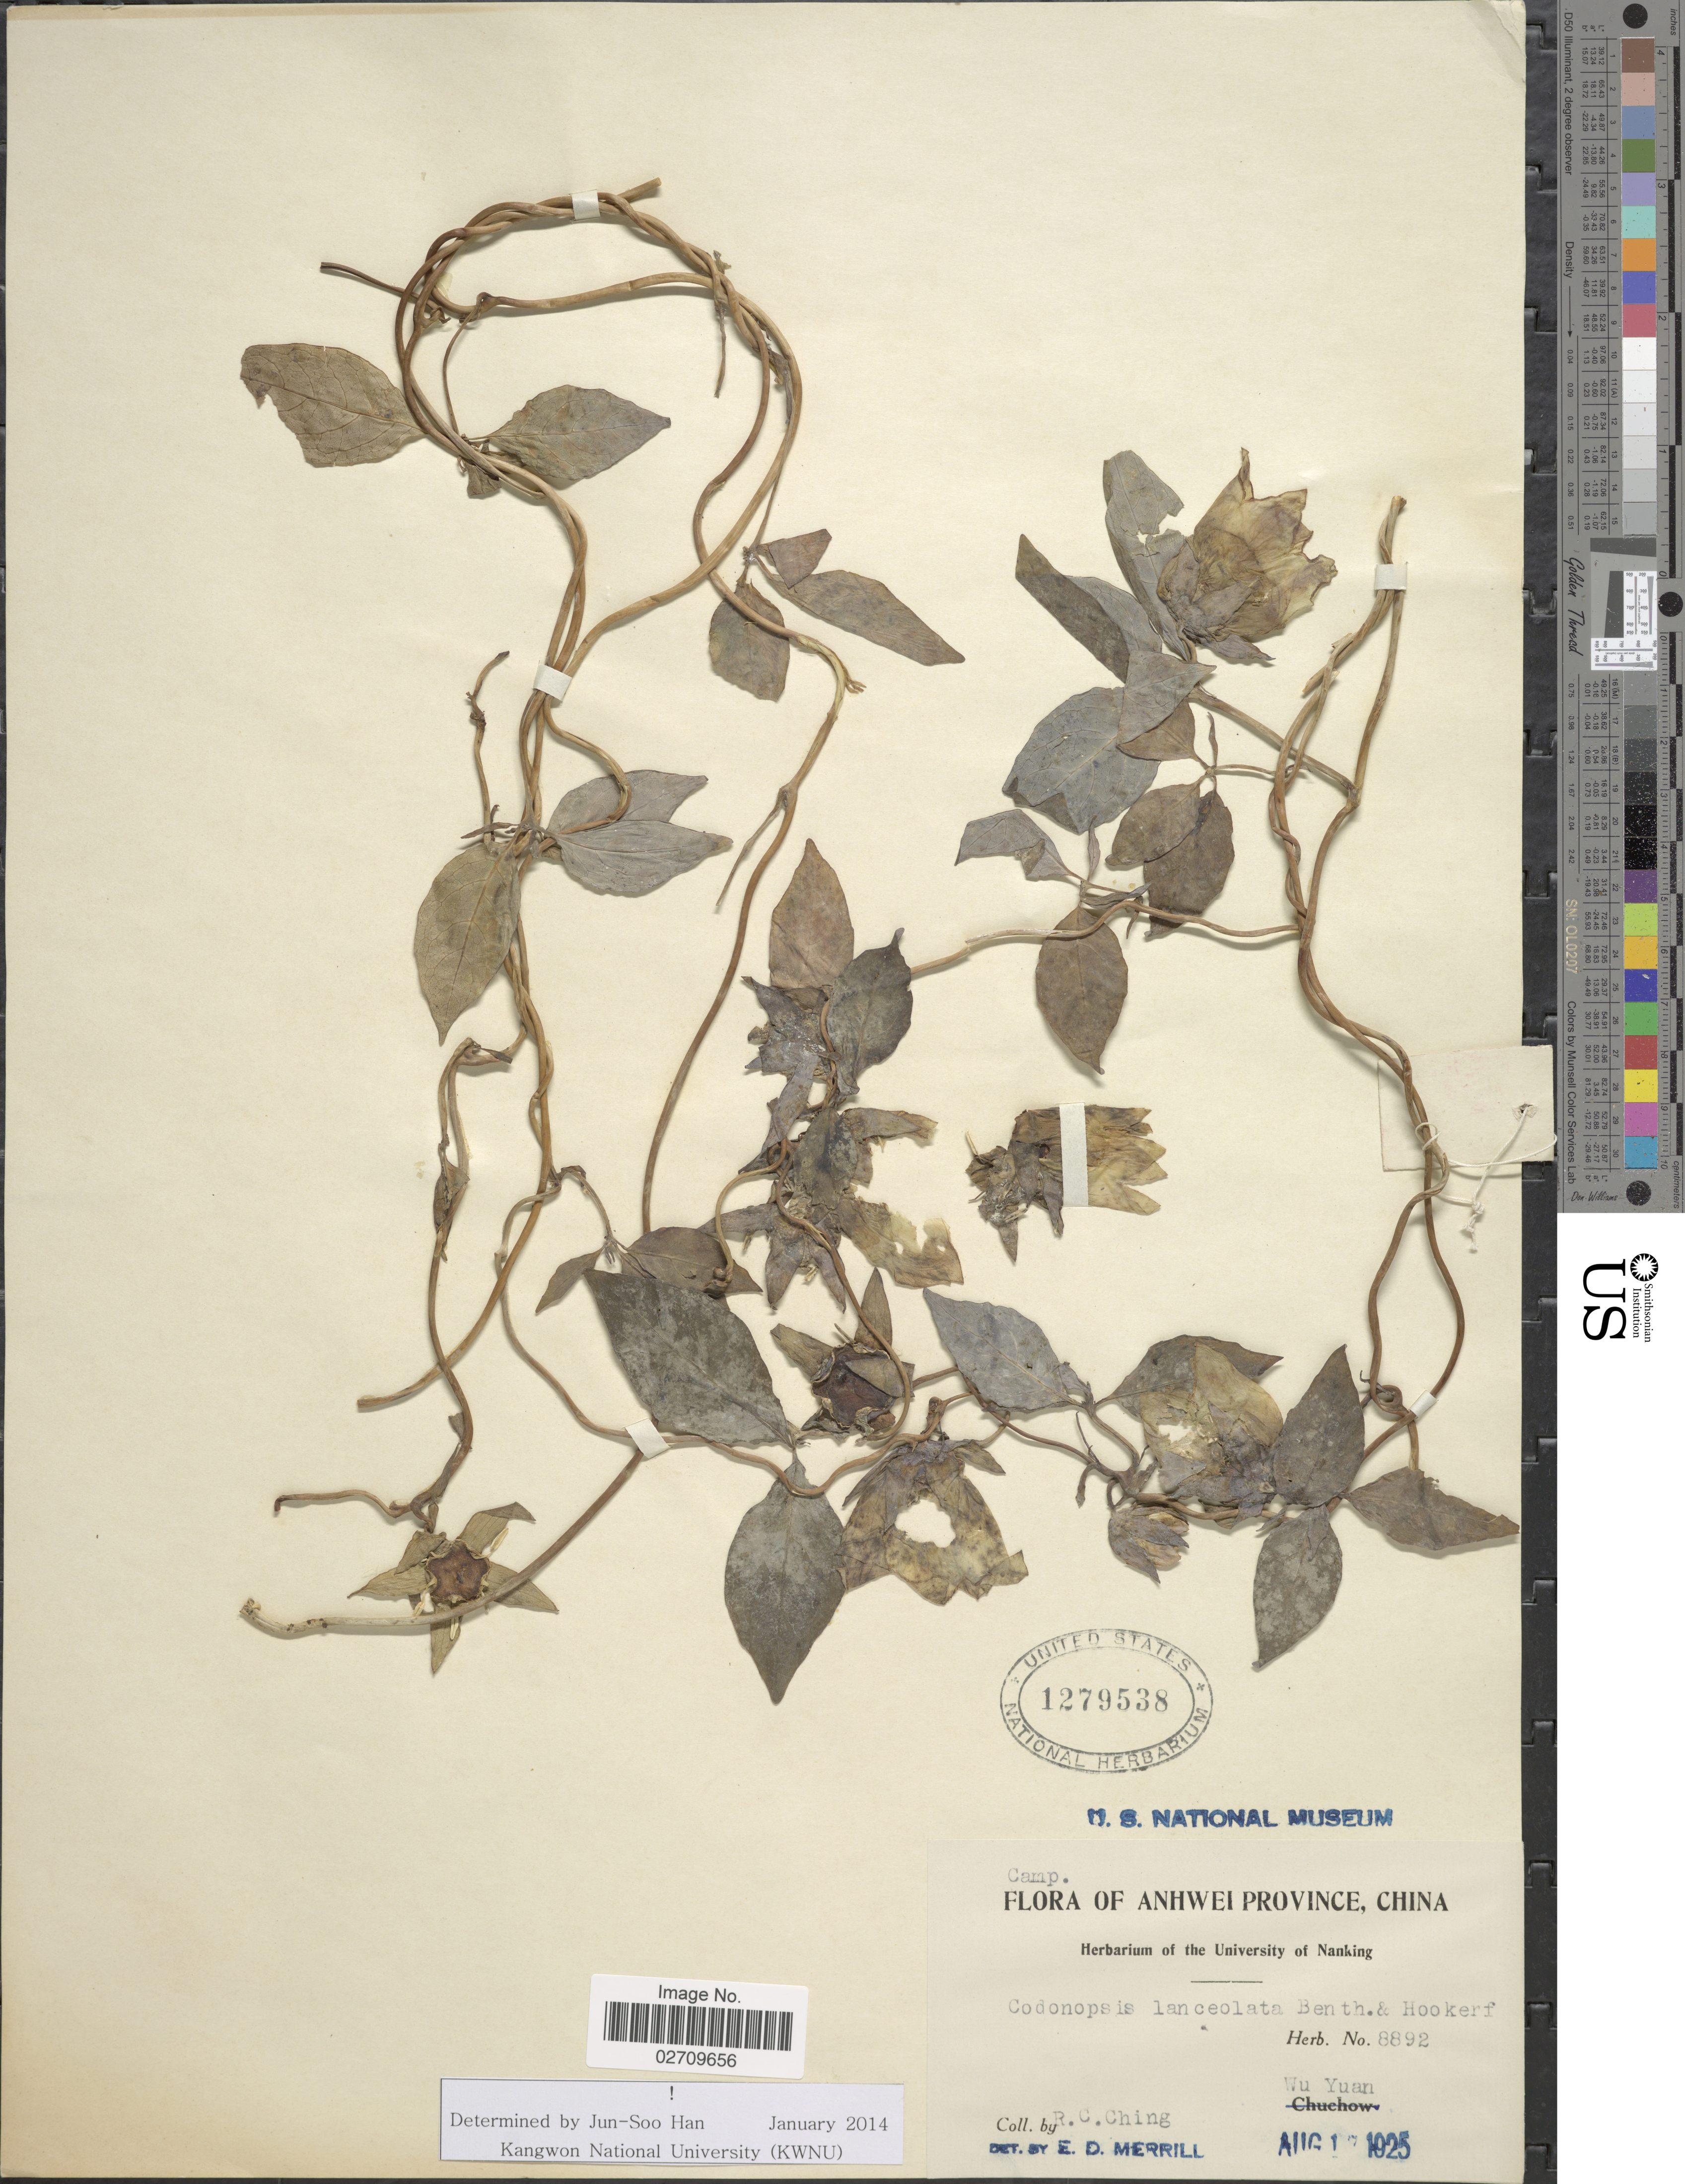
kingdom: Plantae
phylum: Tracheophyta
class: Magnoliopsida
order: Asterales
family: Campanulaceae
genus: Codonopsis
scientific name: Codonopsis lanceolata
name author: (Siebold & Zucc.) Benth. & Hook. f. ex Trautv.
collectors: R. C. Ching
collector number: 8892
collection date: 1925-08-17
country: China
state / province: Anhui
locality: Anhwei Province, Wu Yuan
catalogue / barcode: US 1279538